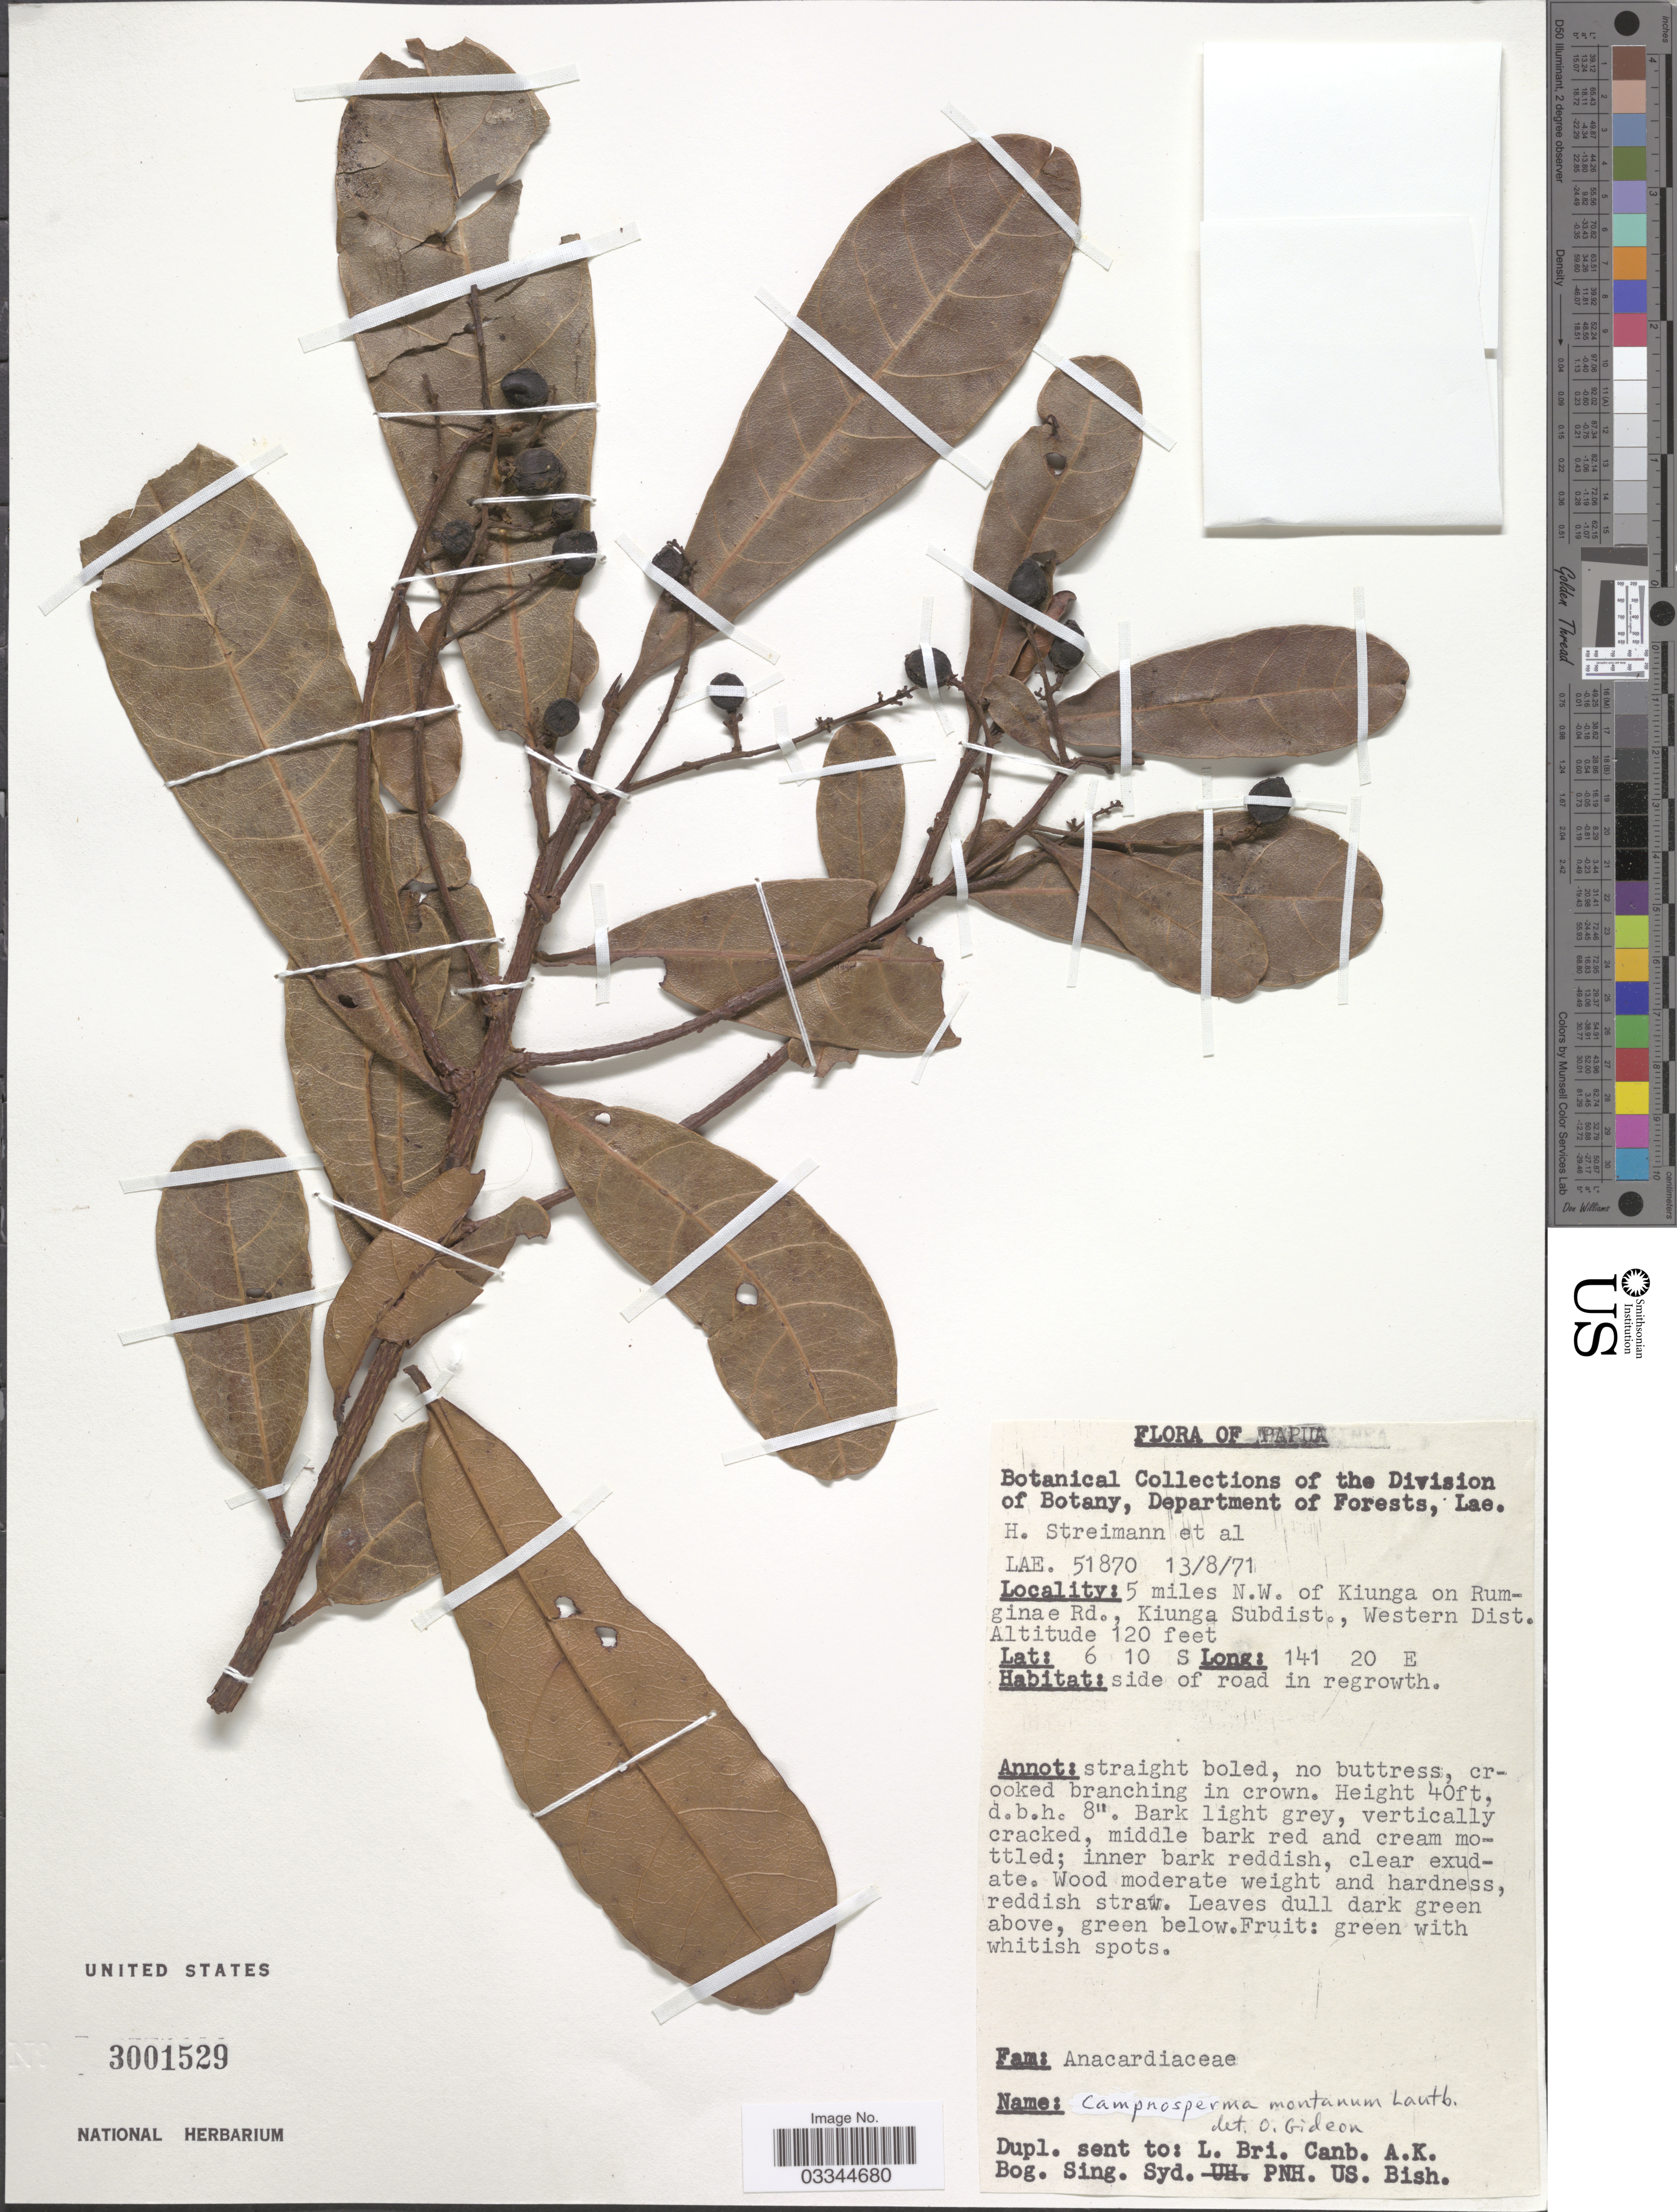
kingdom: Plantae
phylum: Tracheophyta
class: Magnoliopsida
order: Sapindales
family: Anacardiaceae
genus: Campnosperma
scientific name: Campnosperma montanum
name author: Lauterb.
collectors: H. Streimann & et al.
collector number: LAE51870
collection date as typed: Transcribed d/m/y: 13/8/71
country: Papua New Guinea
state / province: Manus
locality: Papua, 5 miles N.W. of Kiunga on Rumginae Rd., Kiunga Subdist., Western Dist.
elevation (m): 37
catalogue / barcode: US 3001529